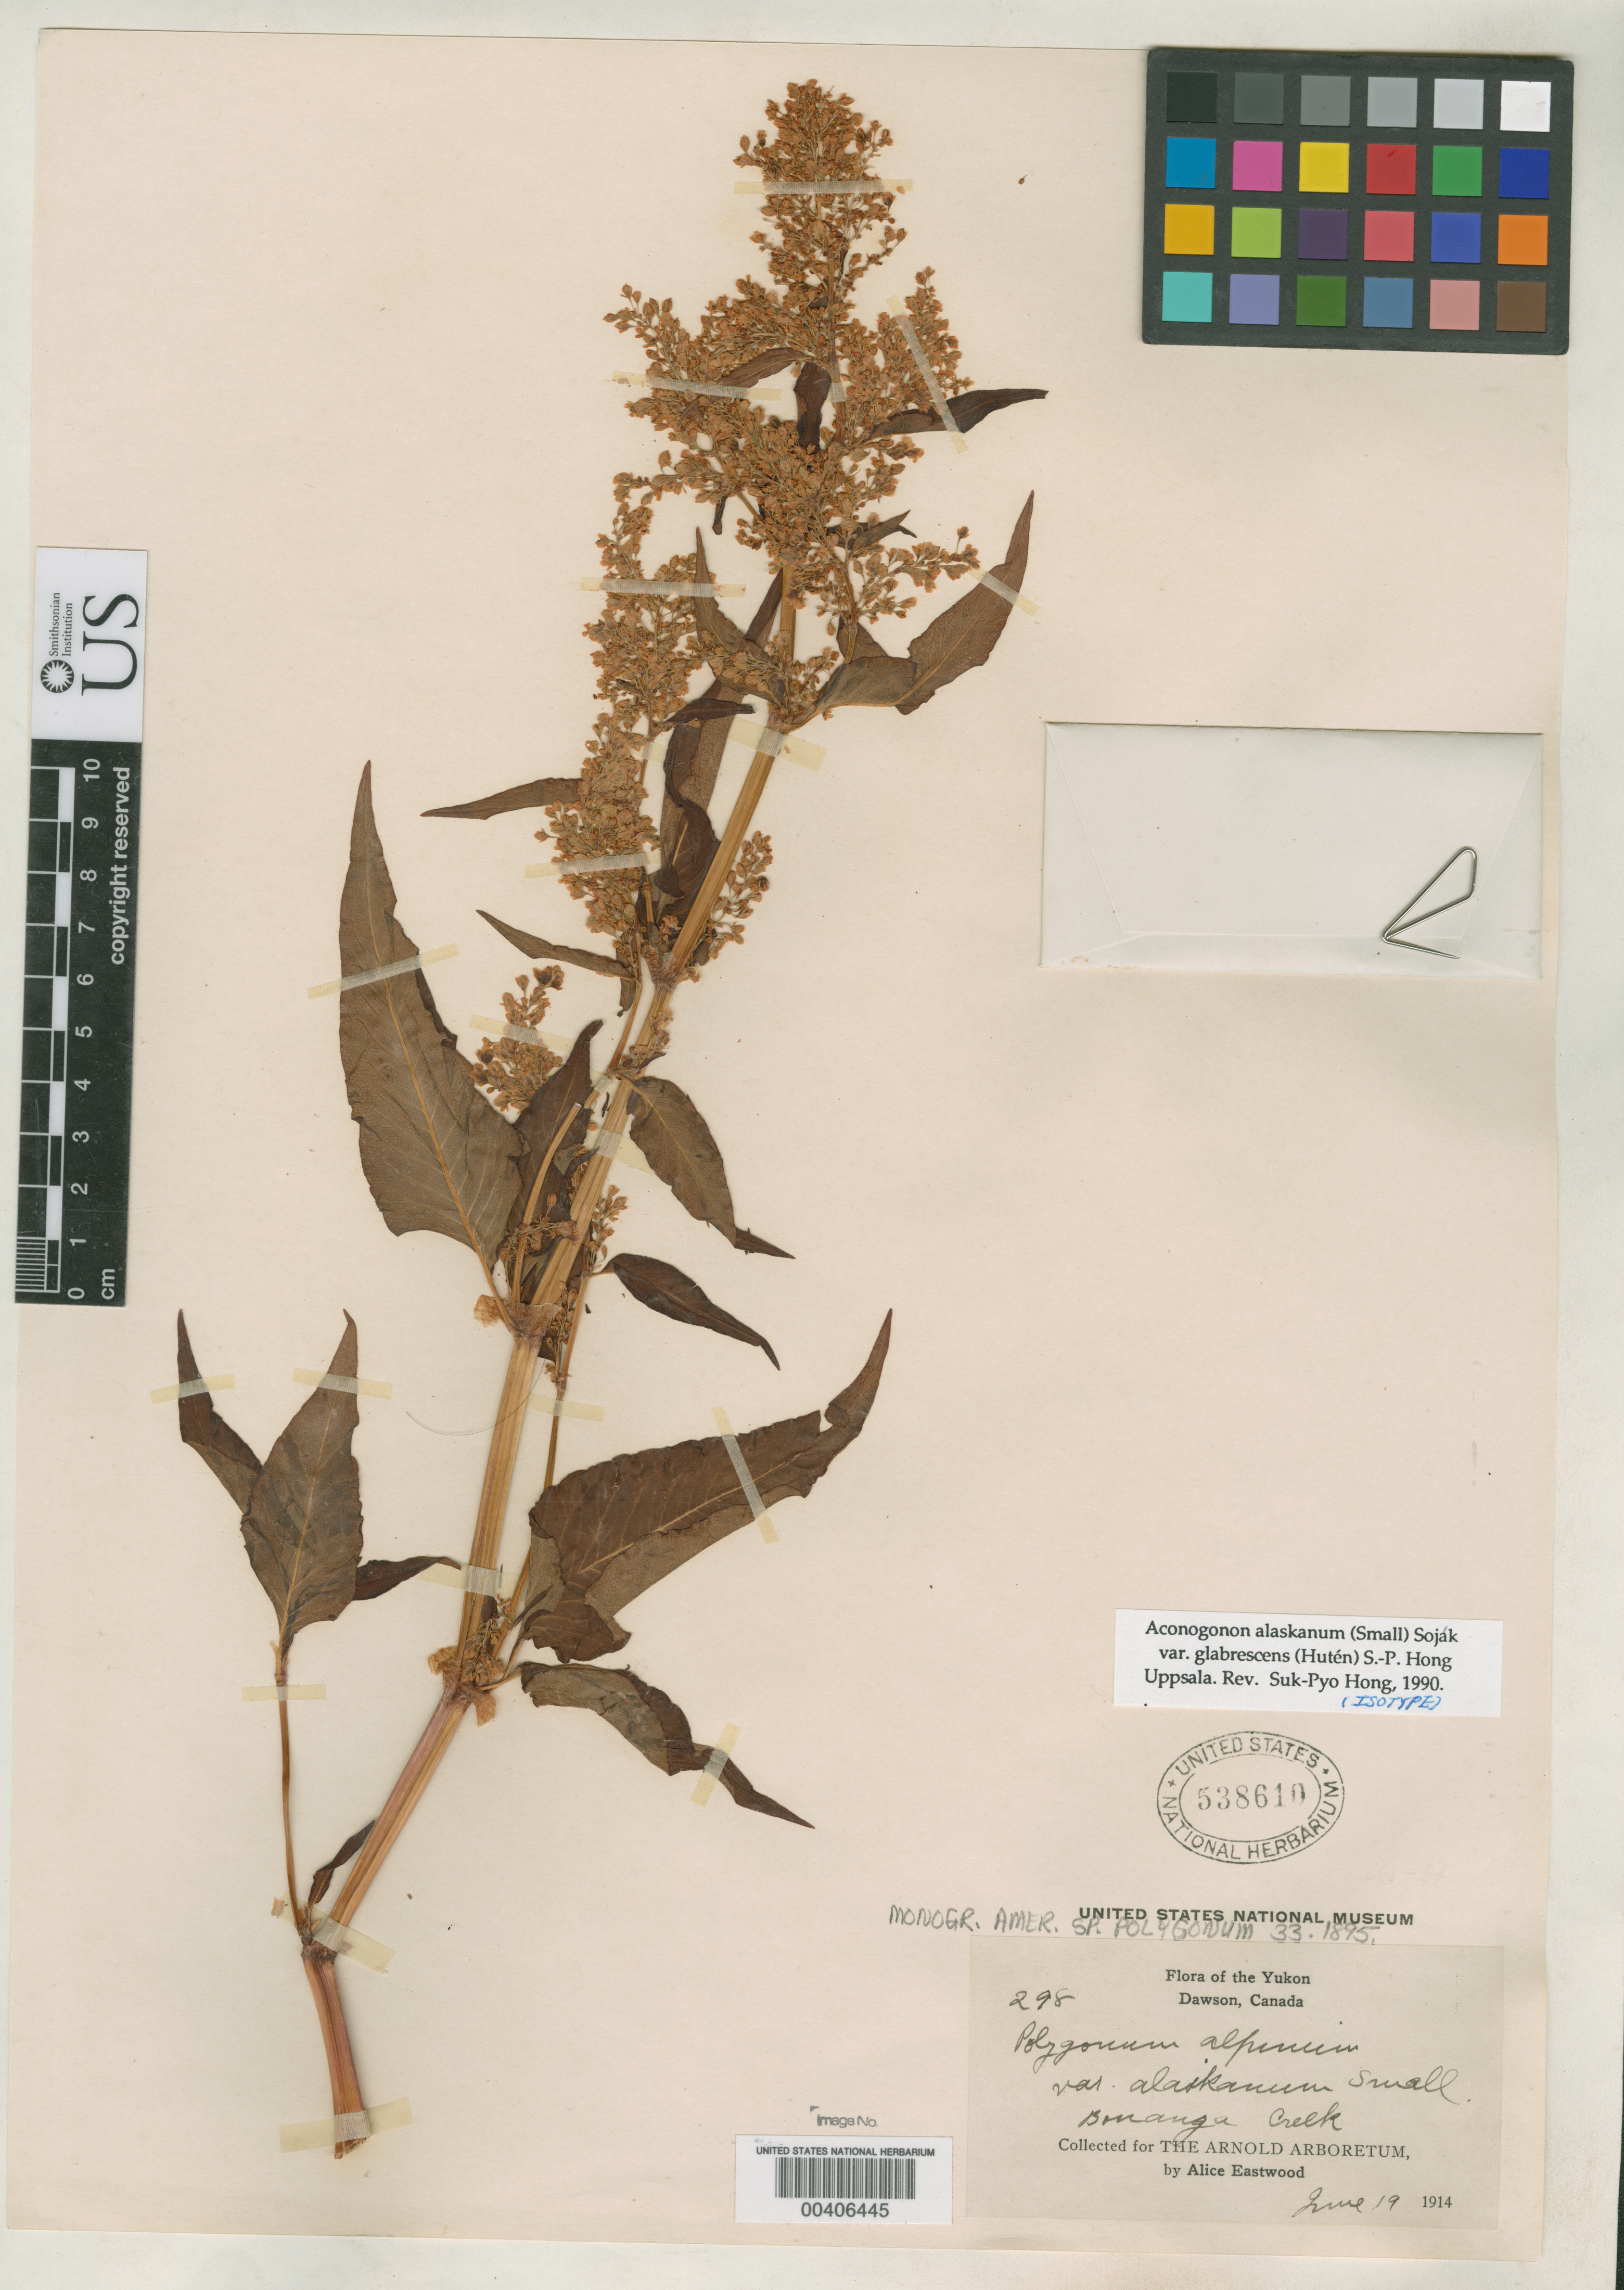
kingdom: Plantae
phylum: Tracheophyta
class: Magnoliopsida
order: Caryophyllales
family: Polygonaceae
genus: Polygonum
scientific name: Polygonum alpinum var. alaskanum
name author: Small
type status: Isotype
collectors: A. Eastwood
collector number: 298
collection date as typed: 19 Jun 1914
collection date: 1914-06-19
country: Canada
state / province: Yukon Territory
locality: Dawson, Bonanza Creek.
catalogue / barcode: US 538610